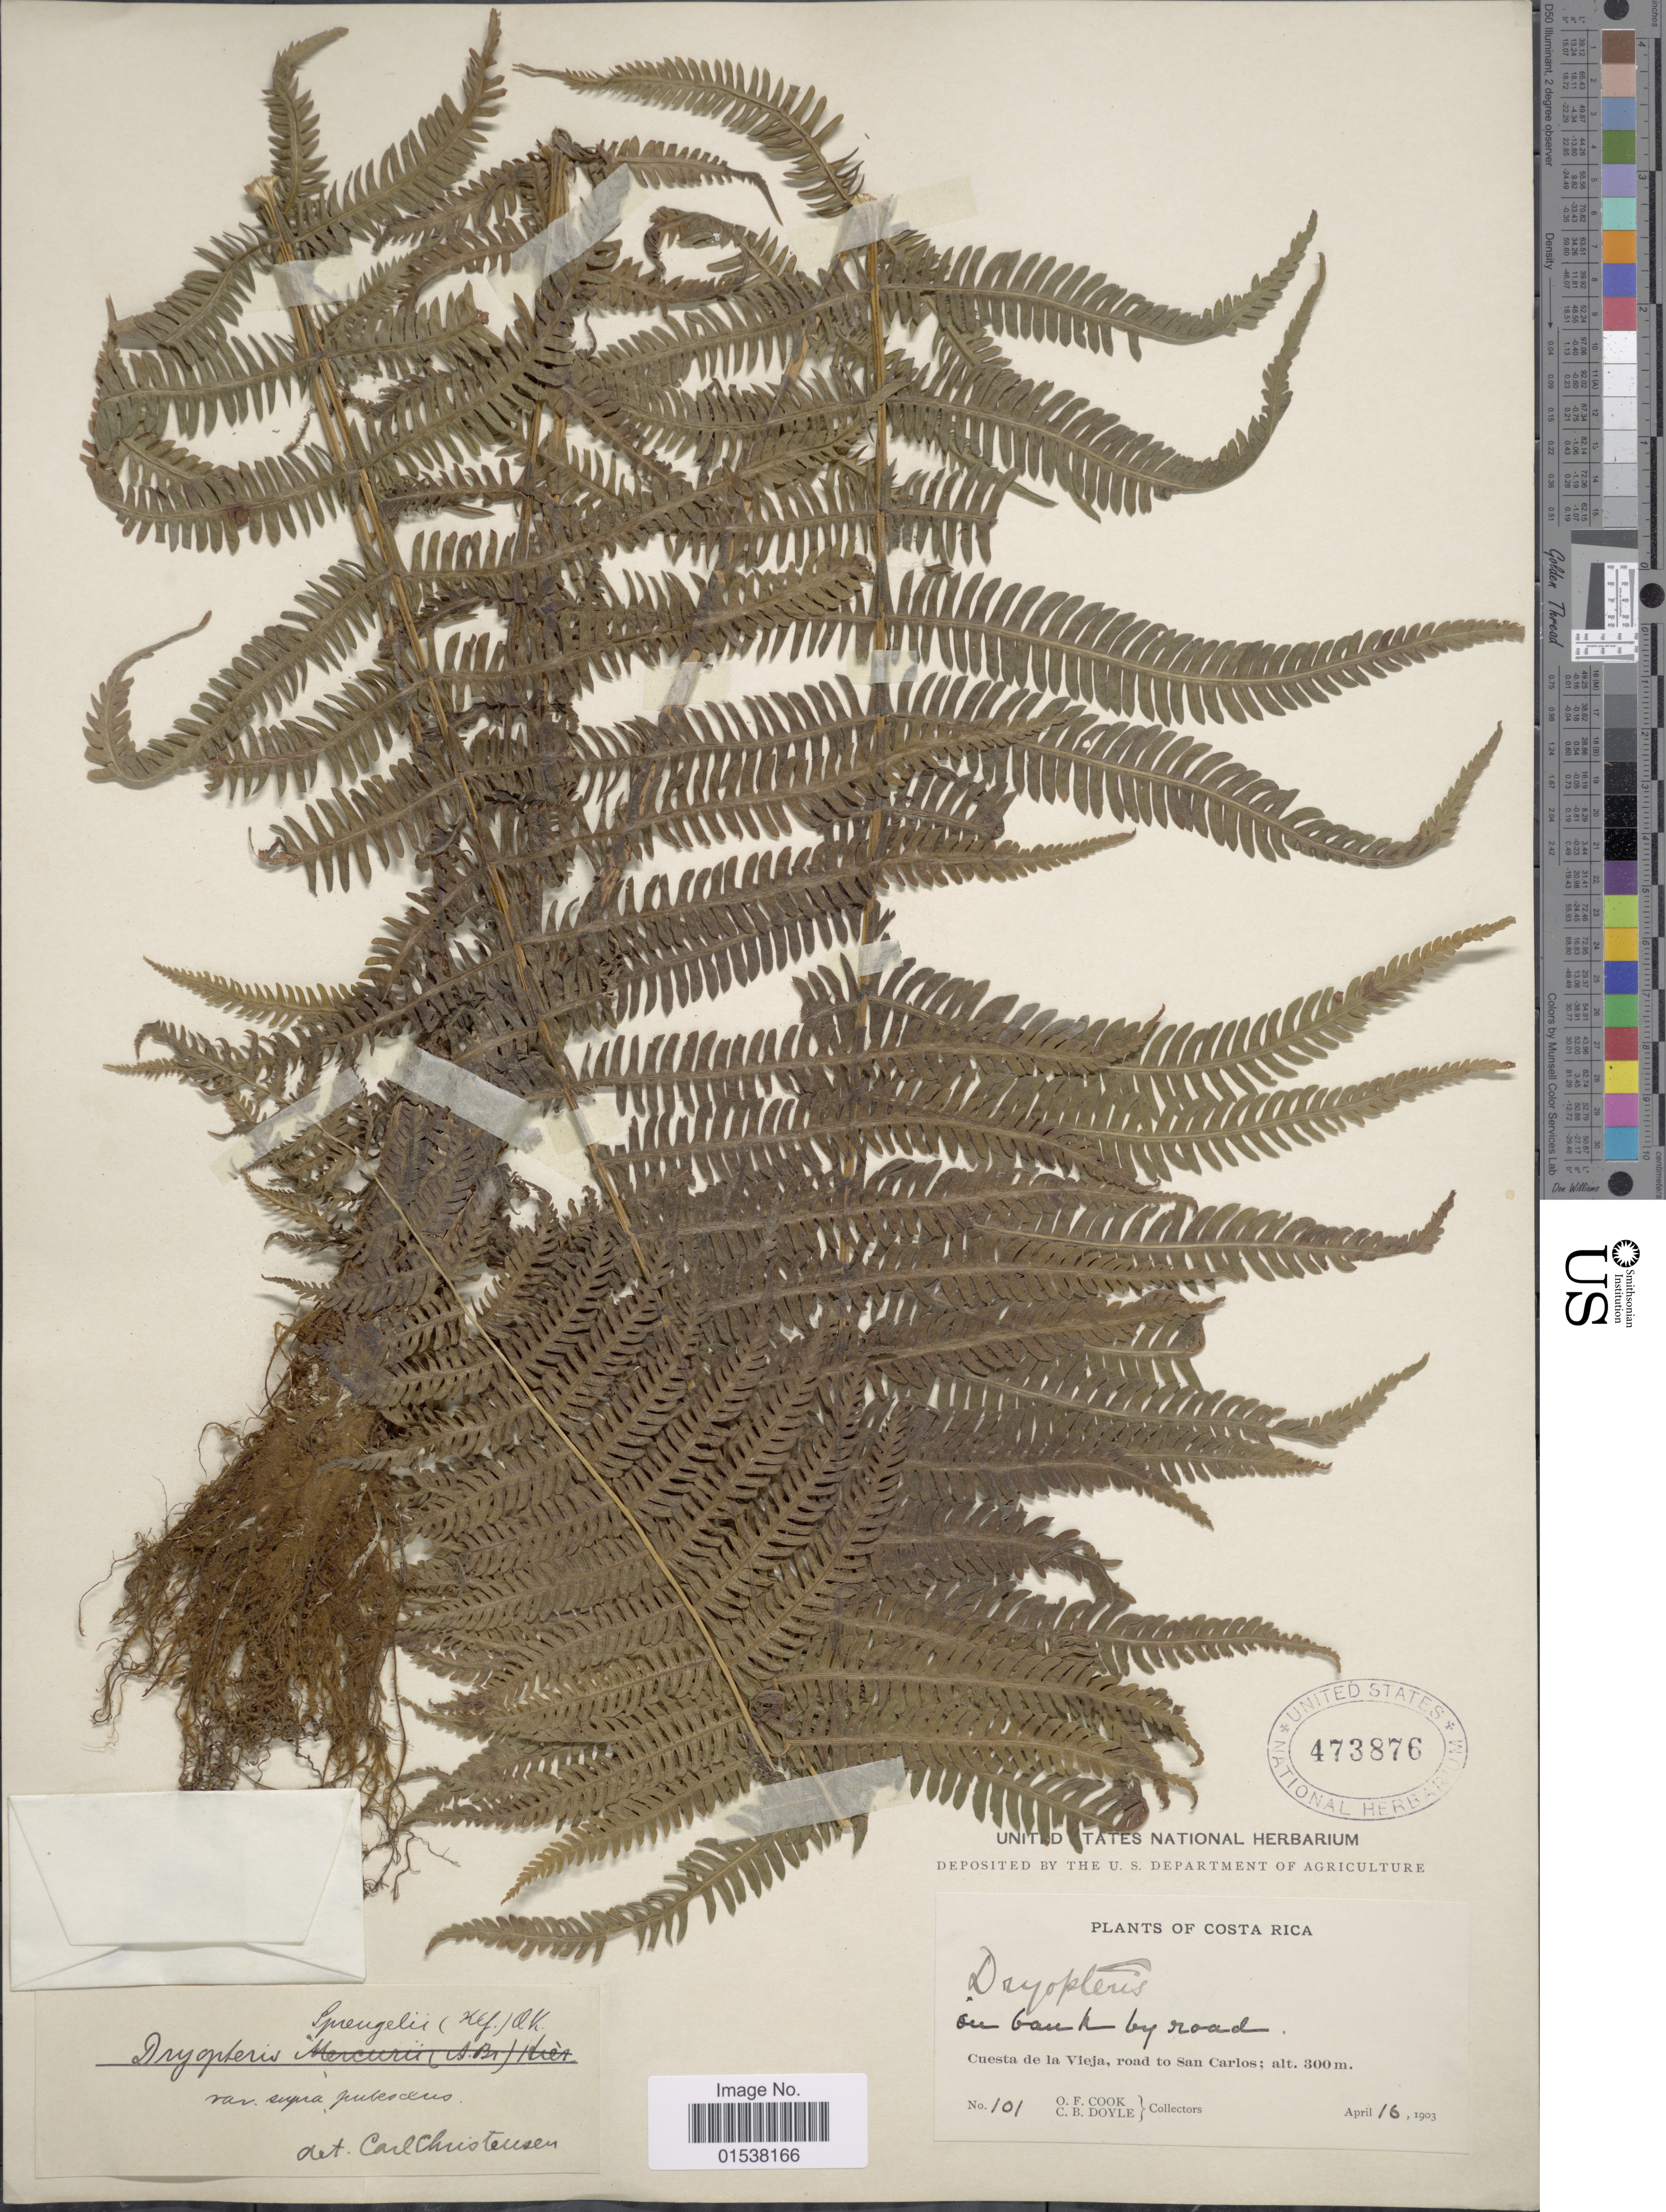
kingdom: Plantae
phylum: Tracheophyta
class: Polypodiopsida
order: Polypodiales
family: Thelypteridaceae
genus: Amauropelta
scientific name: Amauropelta balbisii (Spreng.) comb. nov., ined. 2015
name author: (Spreng.)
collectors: O. F. Cook & C. Doyle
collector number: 101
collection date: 1903-04-16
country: Costa Rica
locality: Cuesta de la Vieja, road to San Carlos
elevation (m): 300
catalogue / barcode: US 473876